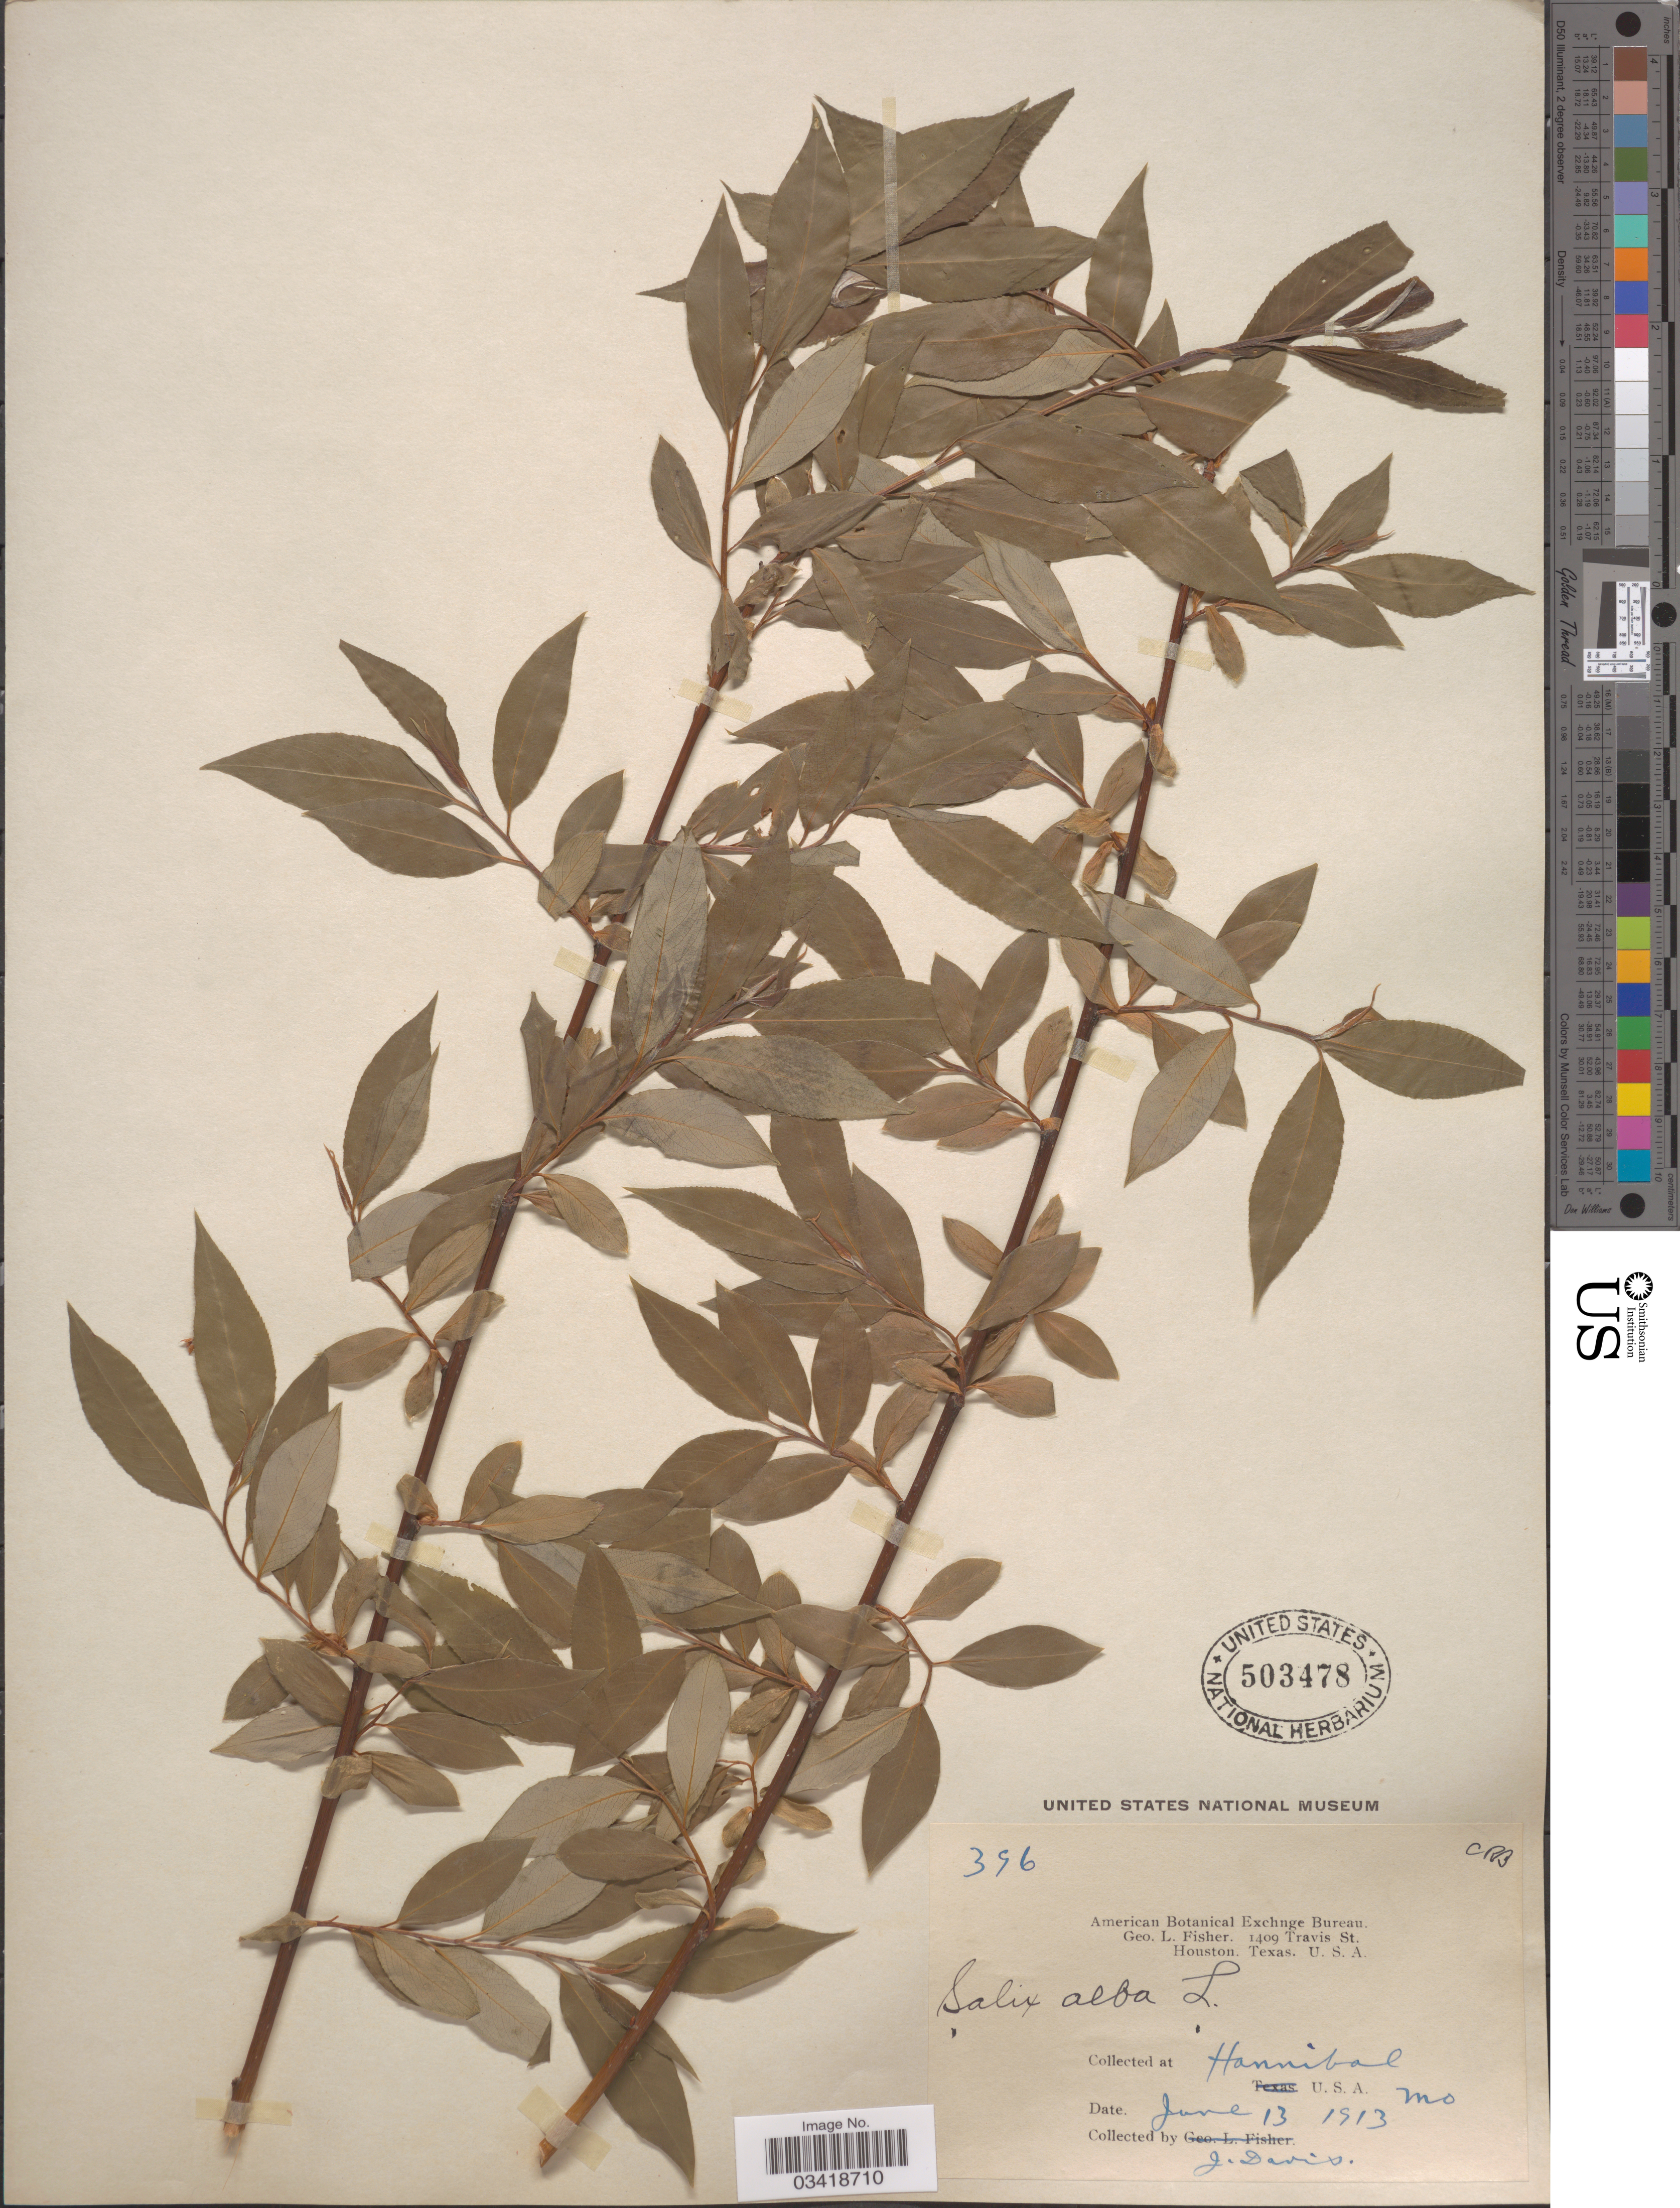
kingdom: Plantae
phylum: Tracheophyta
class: Magnoliopsida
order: Malpighiales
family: Salicaceae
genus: Salix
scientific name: Salix alba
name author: L.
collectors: J. Davis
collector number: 396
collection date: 1913-06-13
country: United States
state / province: Missouri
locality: Hannibal.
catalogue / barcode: US 503478